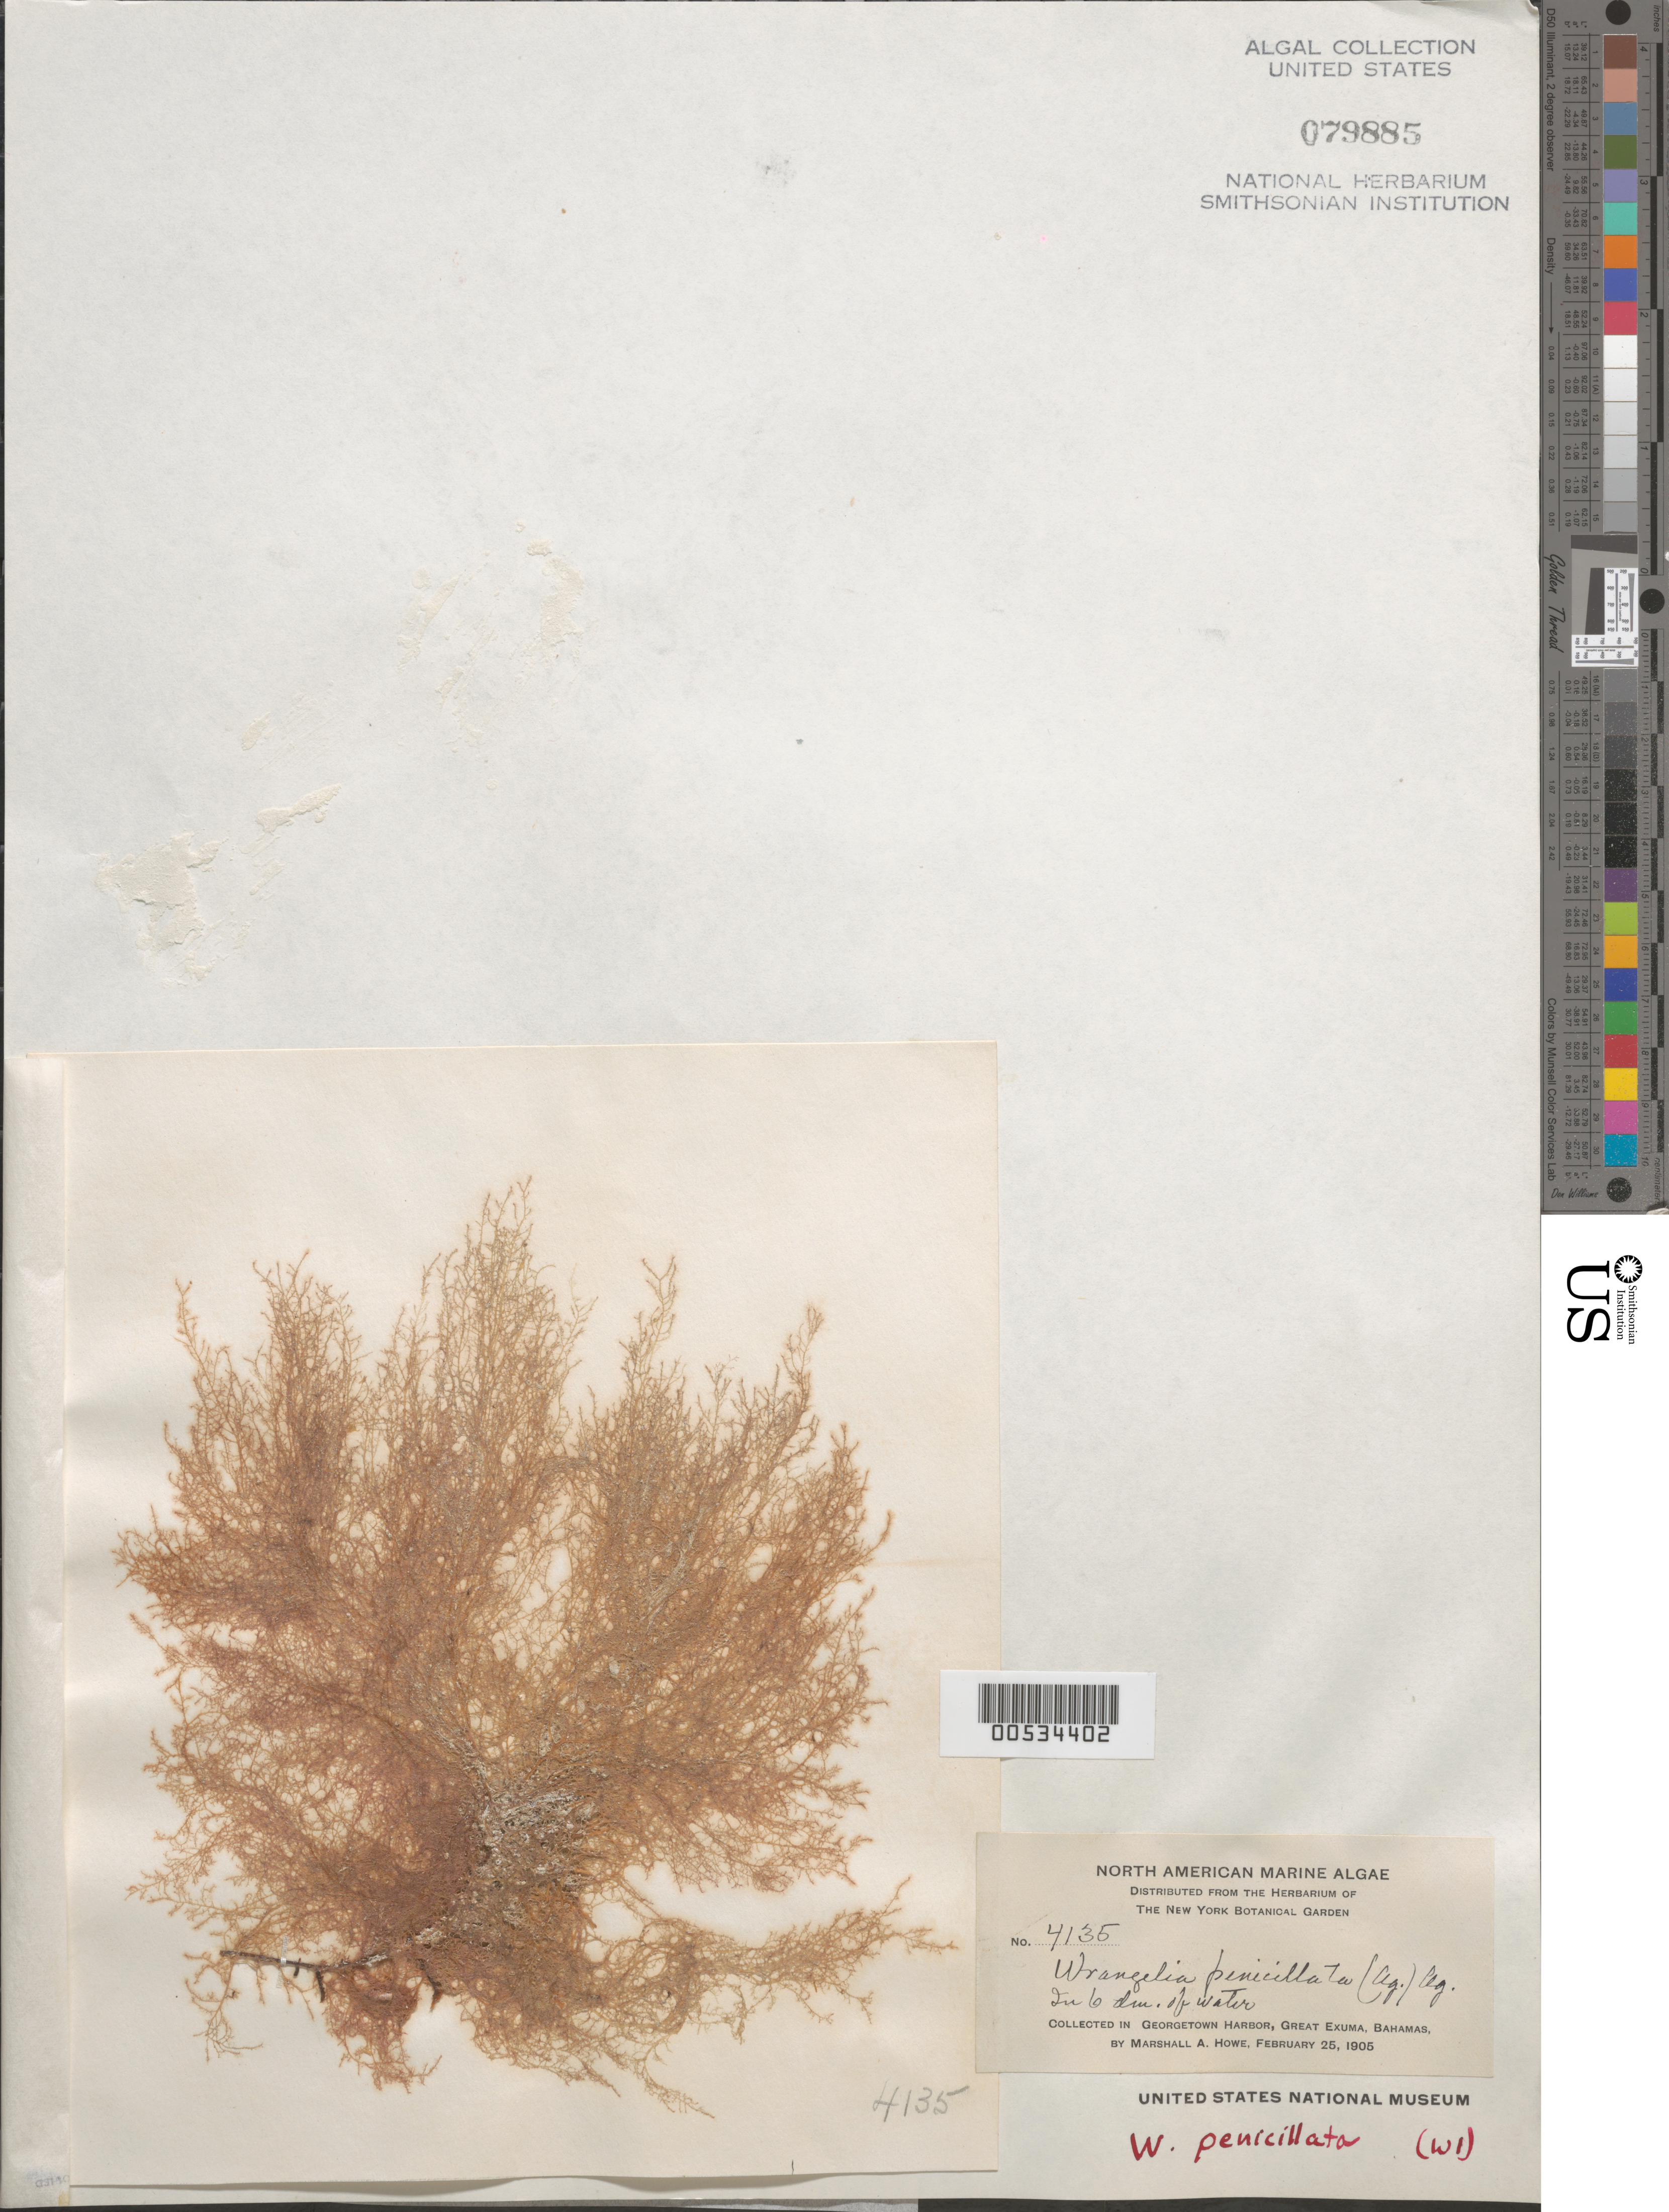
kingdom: Plantae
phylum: Rhodophyta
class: Florideophyceae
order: Ceramiales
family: Wrangeliaceae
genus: Wrangelia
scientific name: Wrangelia penicillata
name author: (C. Agardh) C. Agardh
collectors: M. A. Howe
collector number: MAH 4135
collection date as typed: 25 Feb 1905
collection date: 1905-02-25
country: Bahamas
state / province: Exuma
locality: Georgetown harbor, great exuma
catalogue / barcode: US 79885